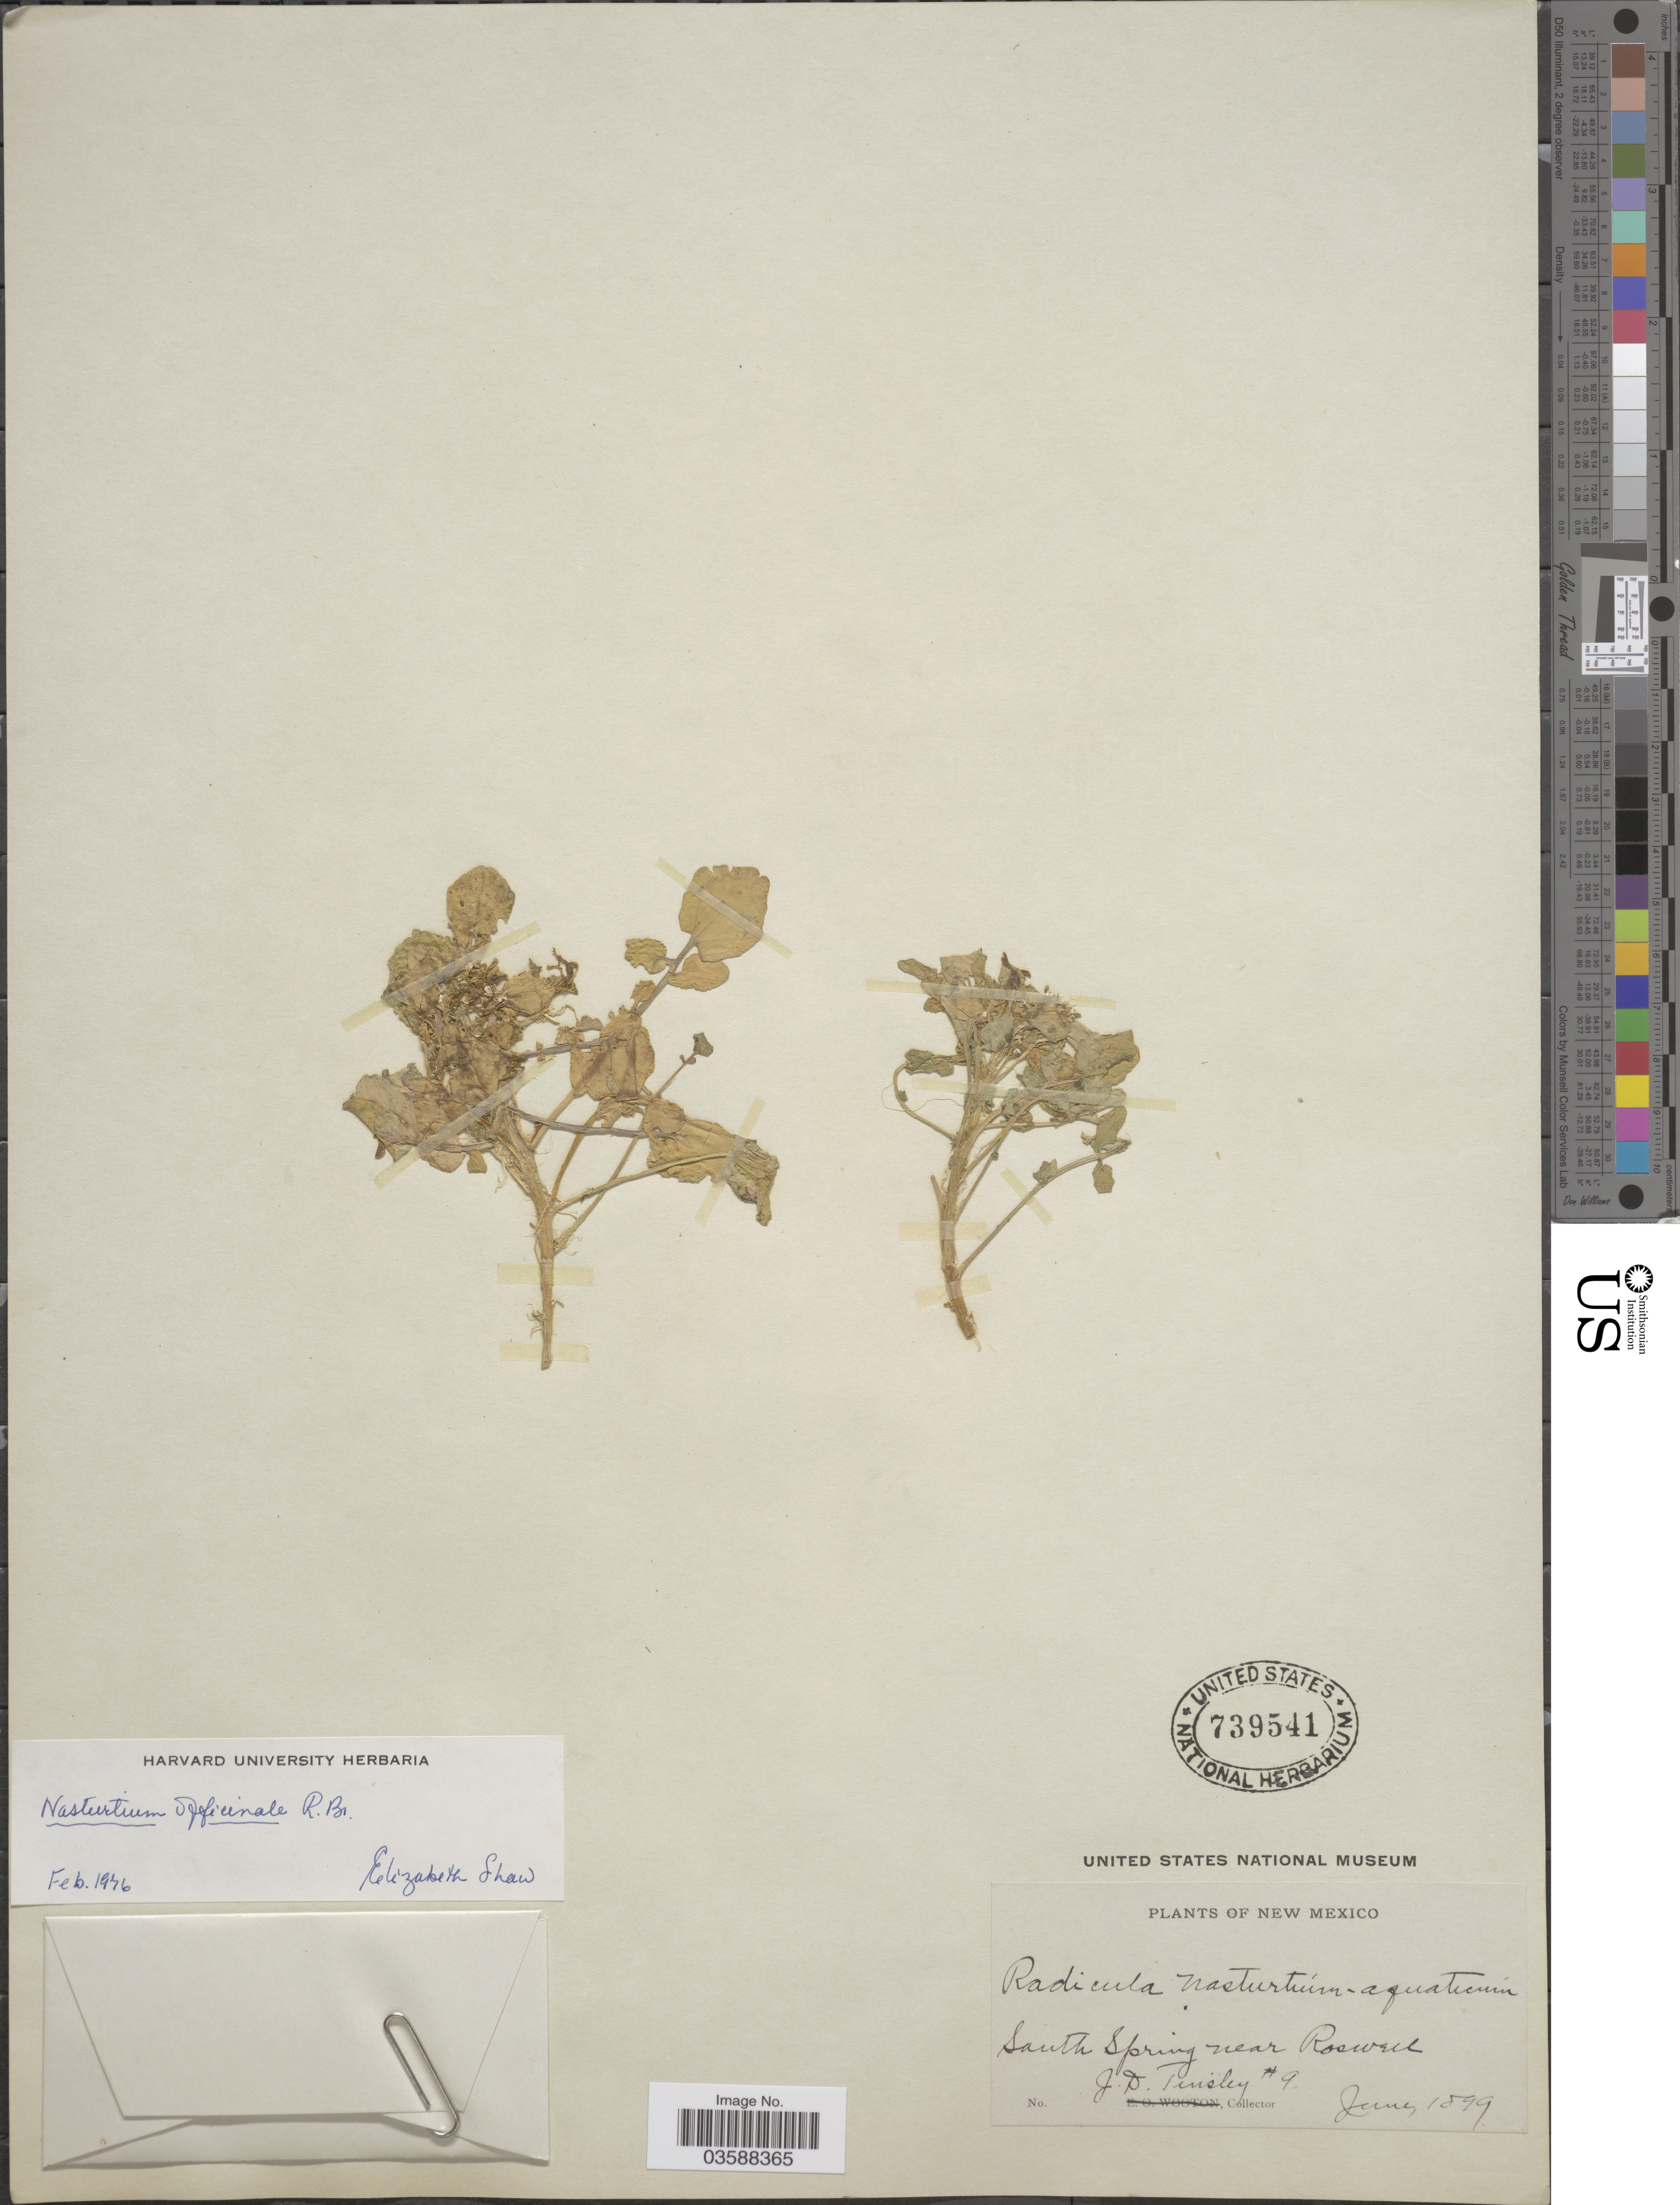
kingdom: Plantae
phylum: Tracheophyta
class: Magnoliopsida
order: Brassicales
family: Brassicaceae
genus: Nasturtium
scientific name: Nasturtium officinale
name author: R. Br.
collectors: J. Tinsley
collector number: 9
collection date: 1899-06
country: United States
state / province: New Mexico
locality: South Spring near Roswell.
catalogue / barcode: US 739541